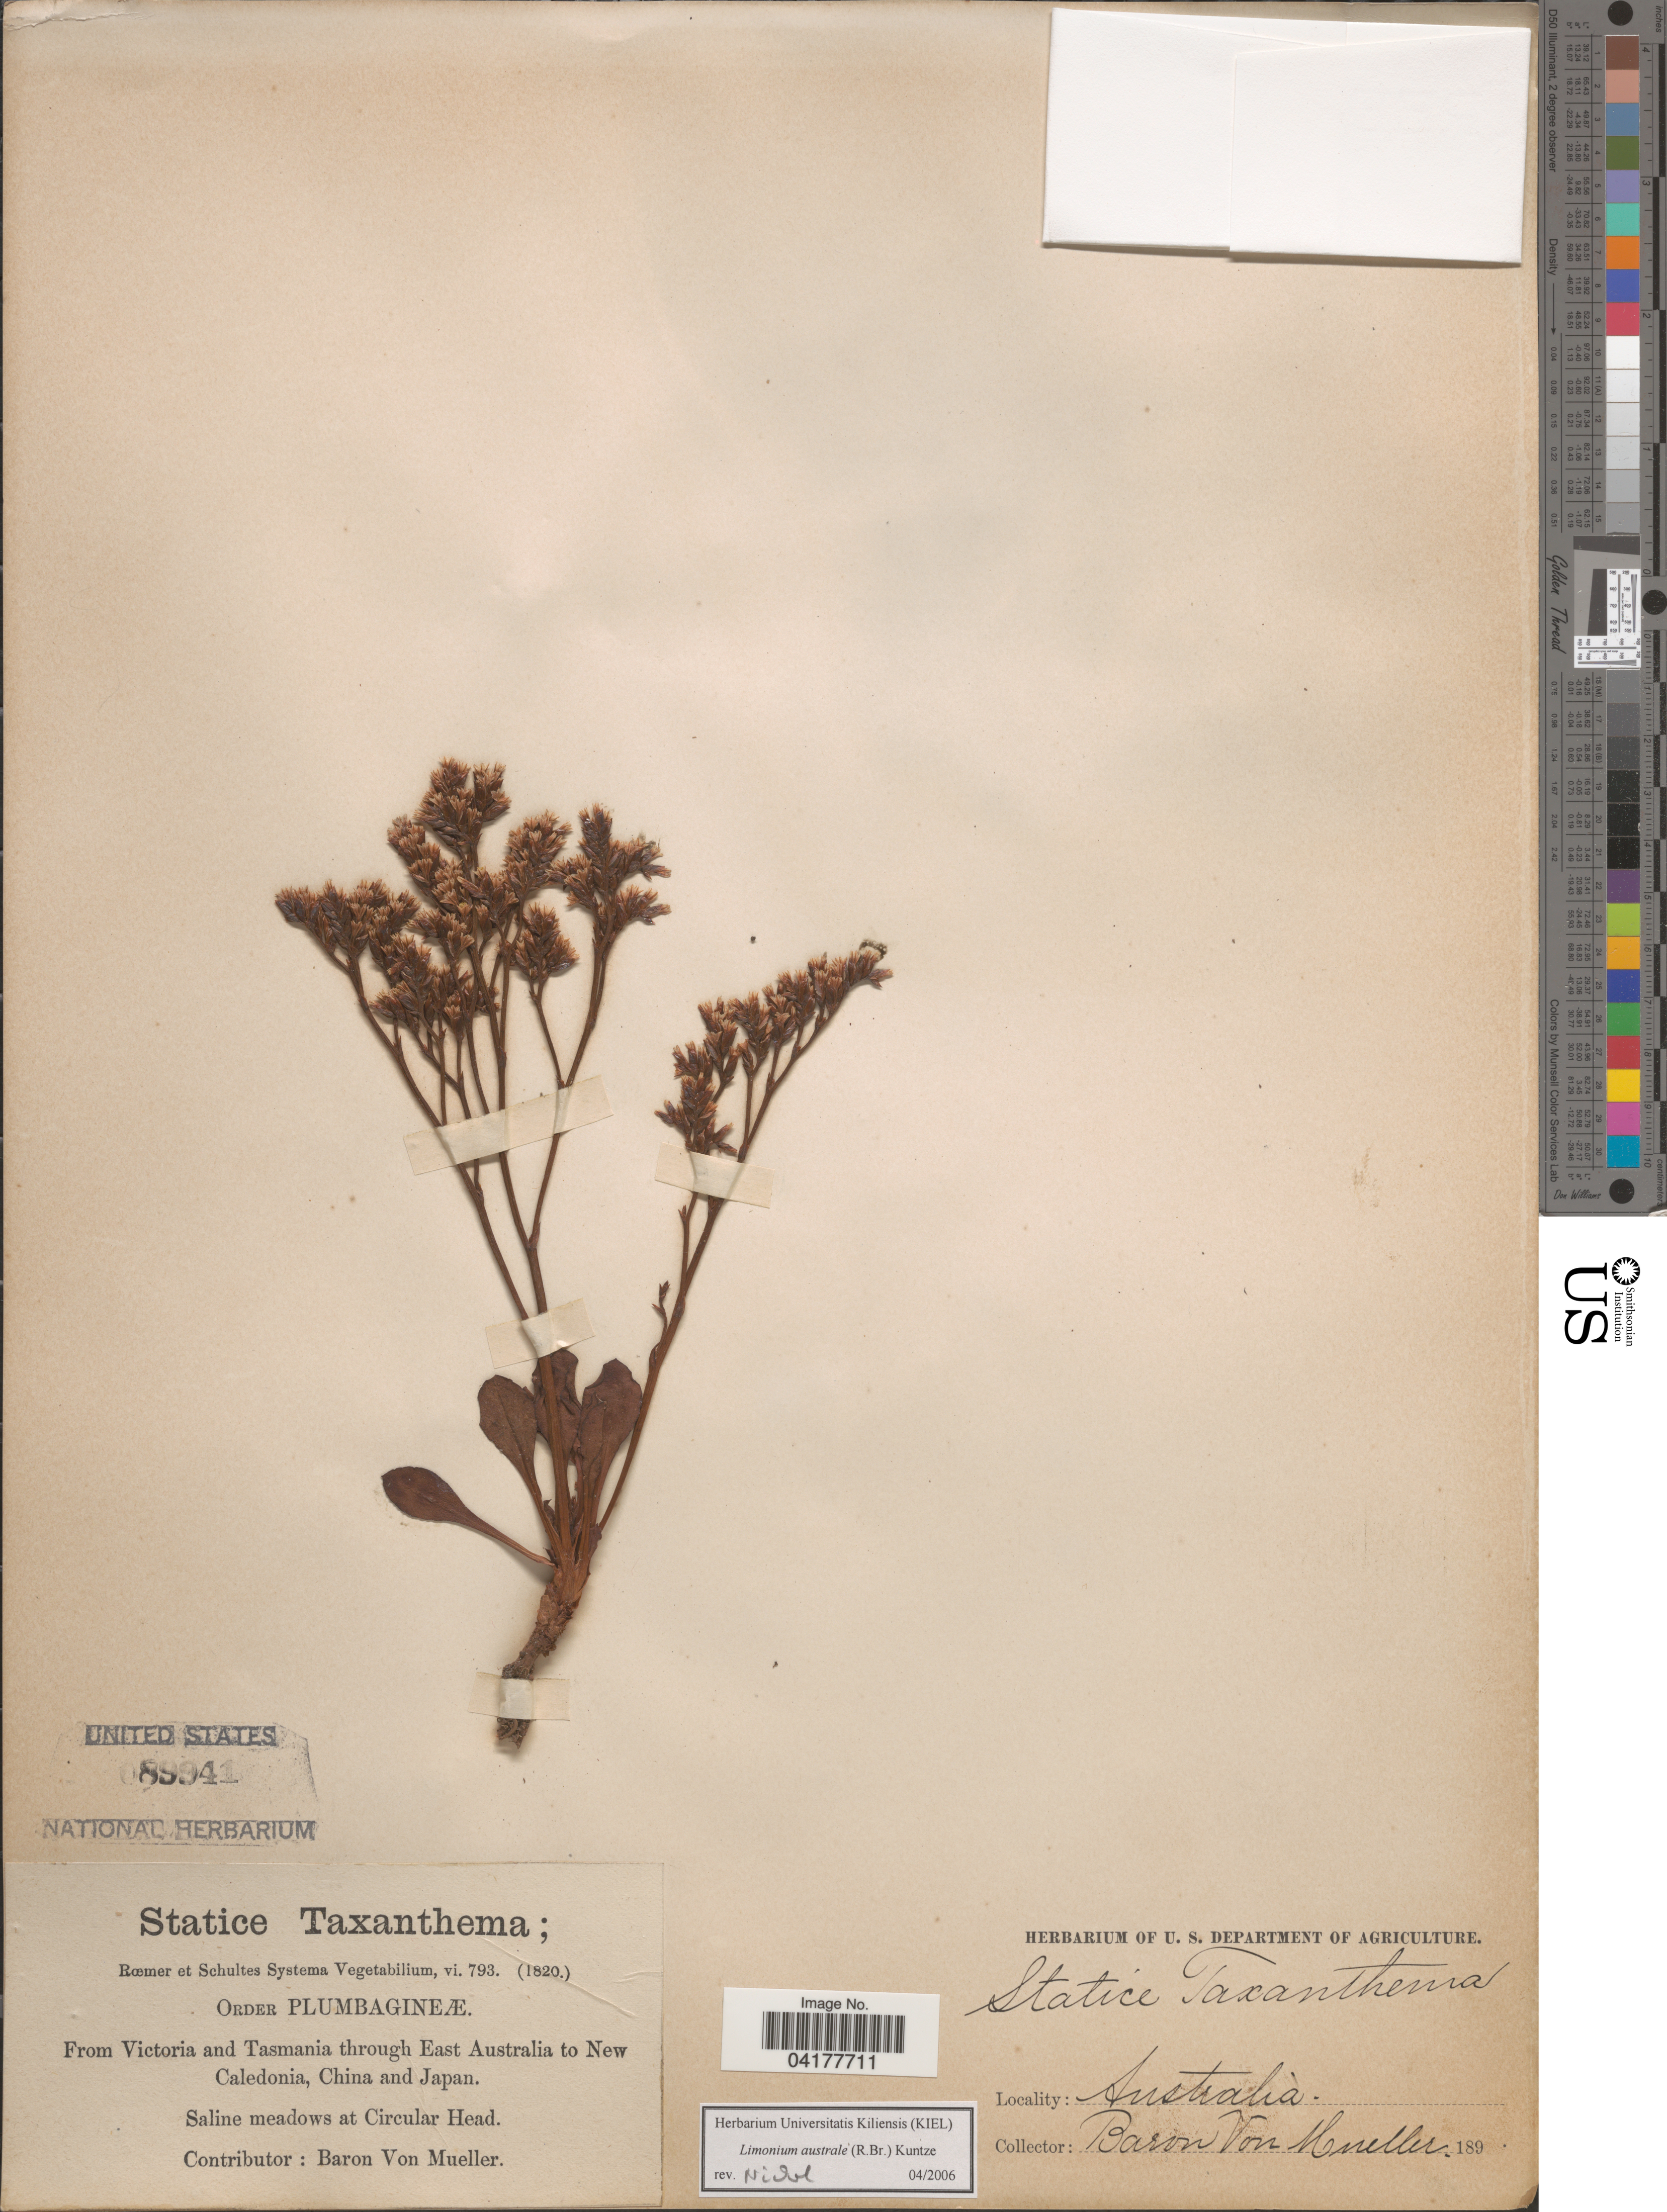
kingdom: Plantae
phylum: Tracheophyta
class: Magnoliopsida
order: Caryophyllales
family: Plumbaginaceae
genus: Limonium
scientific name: Limonium australe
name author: Kuntze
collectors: B. von Mueller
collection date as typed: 189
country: Australia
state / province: Tasmania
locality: From Victoria and Tasmania through East Australia to New Caledonia, China and Japan. Saline meadows at Circular Head.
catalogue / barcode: US 89941